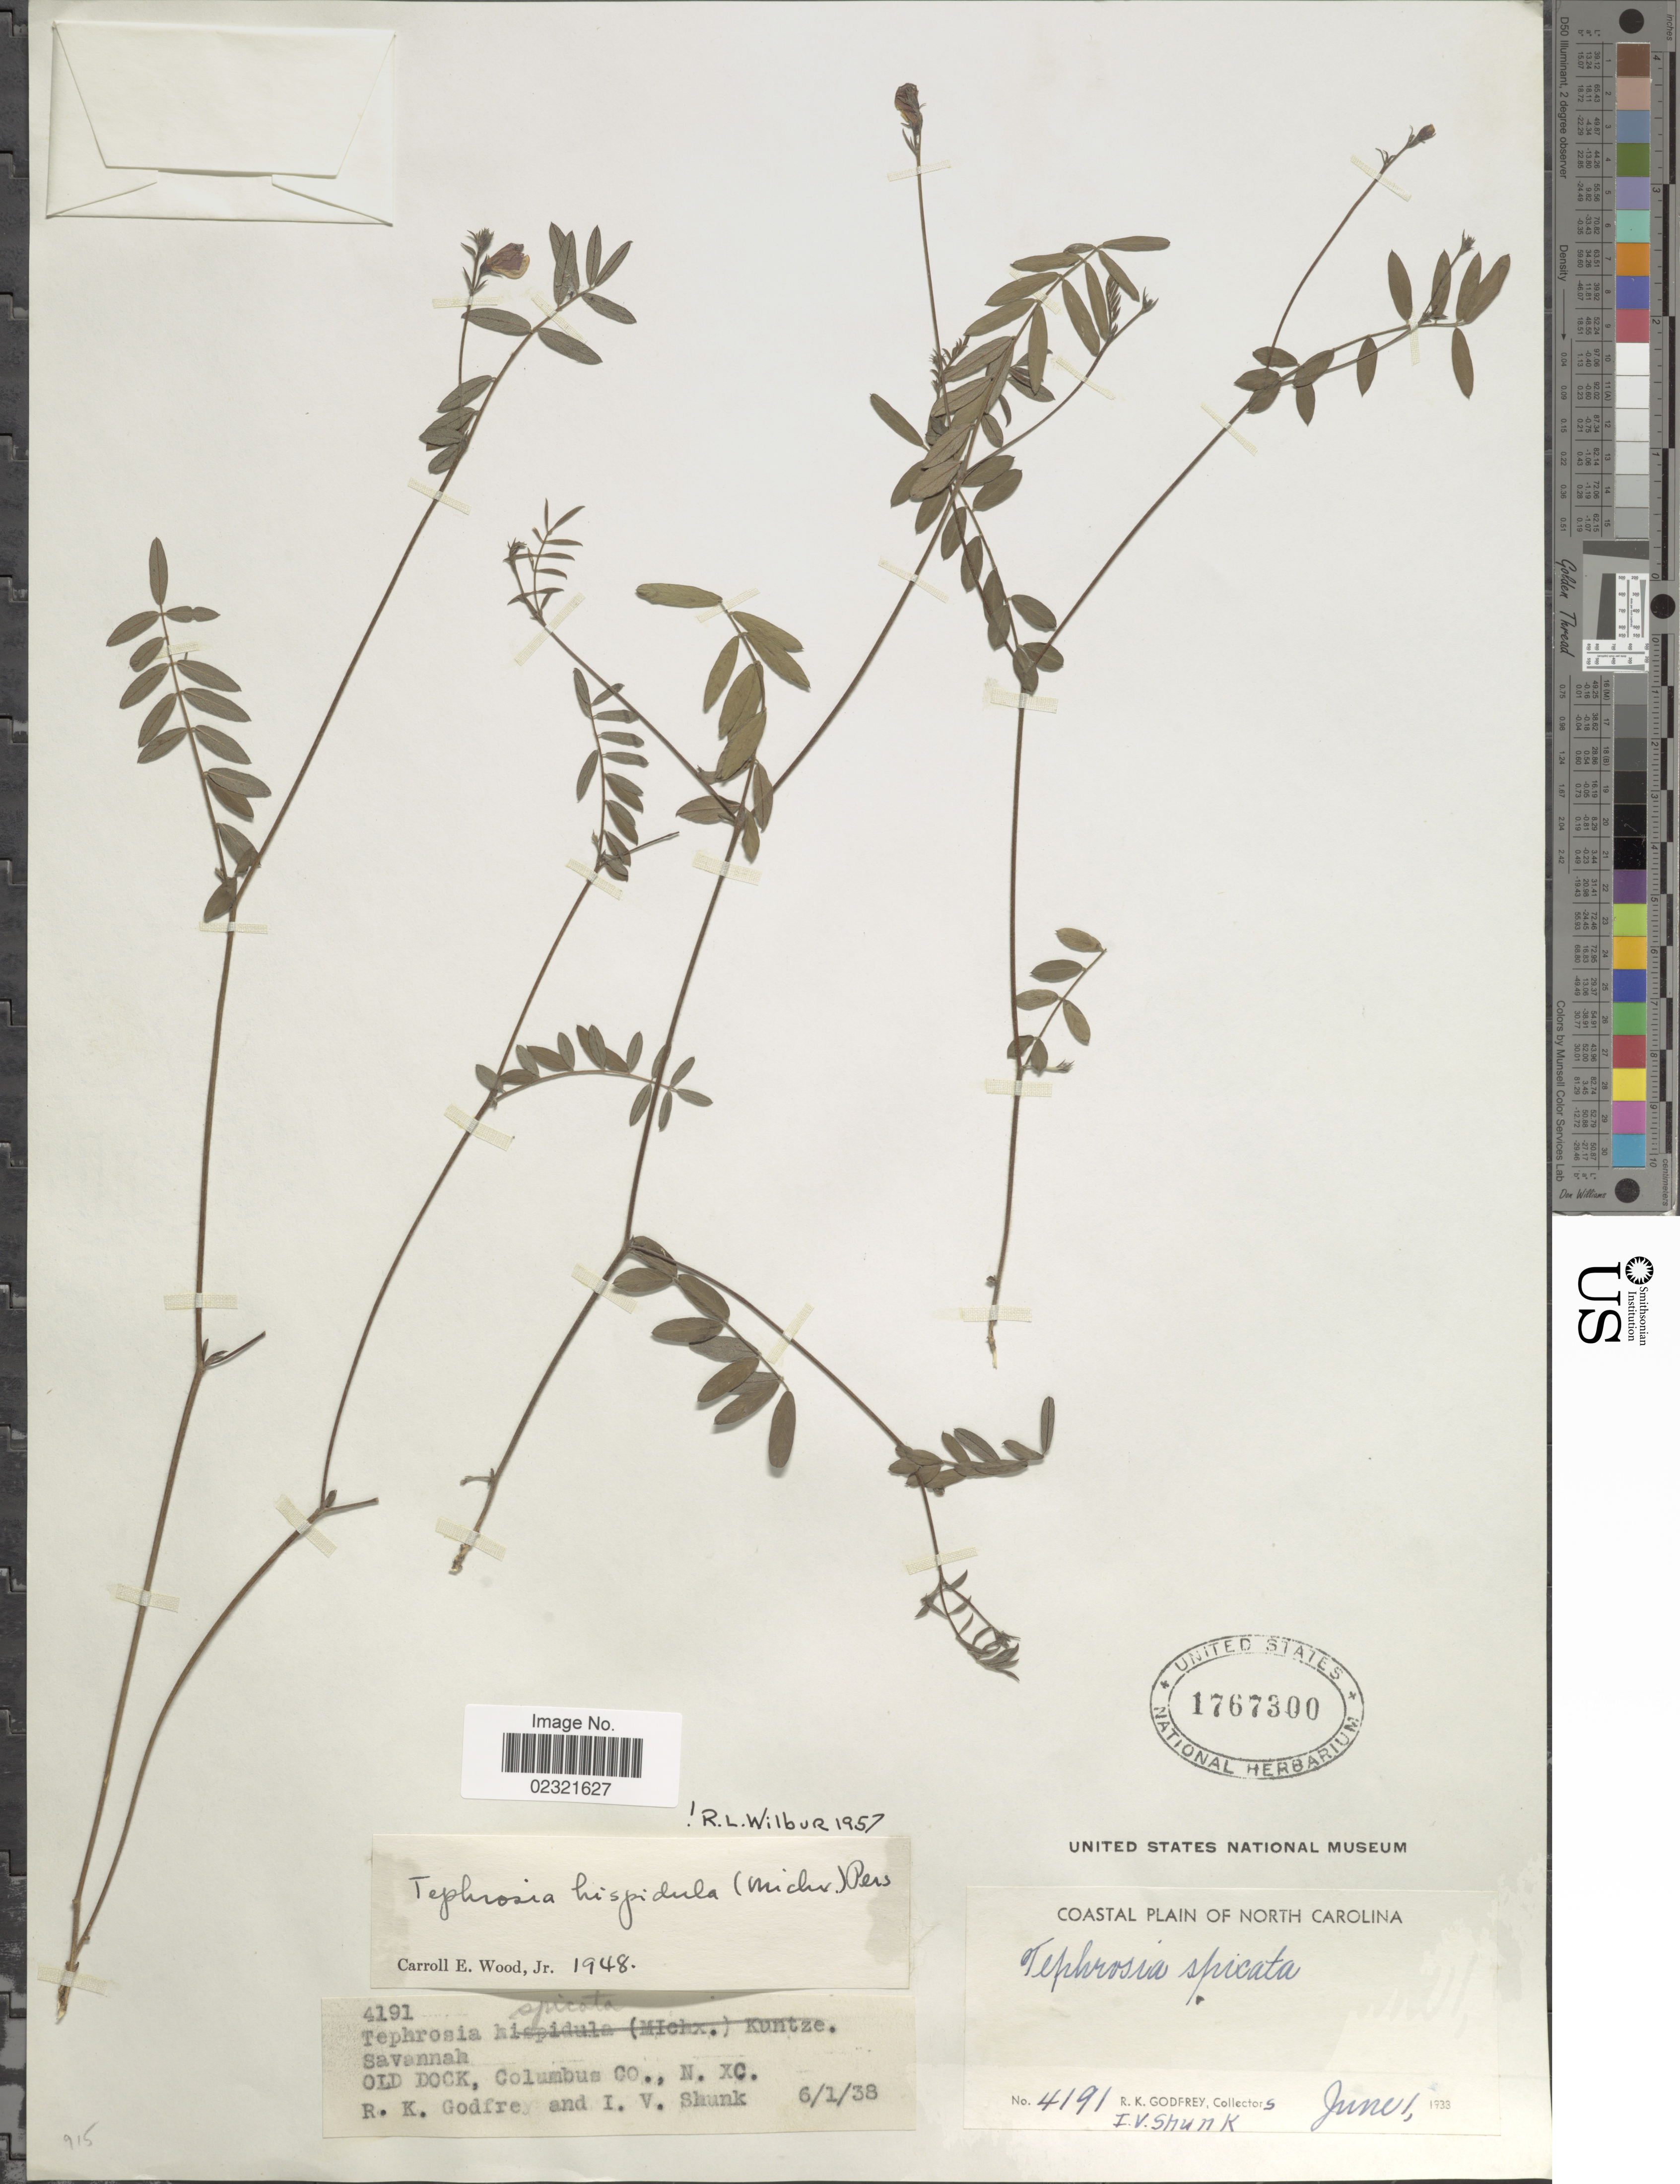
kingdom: Plantae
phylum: Tracheophyta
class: Magnoliopsida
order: Fabales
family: Fabaceae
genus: Tephrosia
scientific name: Tephrosia hispidula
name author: (Michx.) Pers.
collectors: R. K. Godfrey & I. Shunk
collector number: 4191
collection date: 1938-06-11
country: United States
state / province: North Carolina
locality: Coastal Plain of North Carolina, Savannah, Old Dock, Columbus Co., N. XC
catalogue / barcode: US 1767300